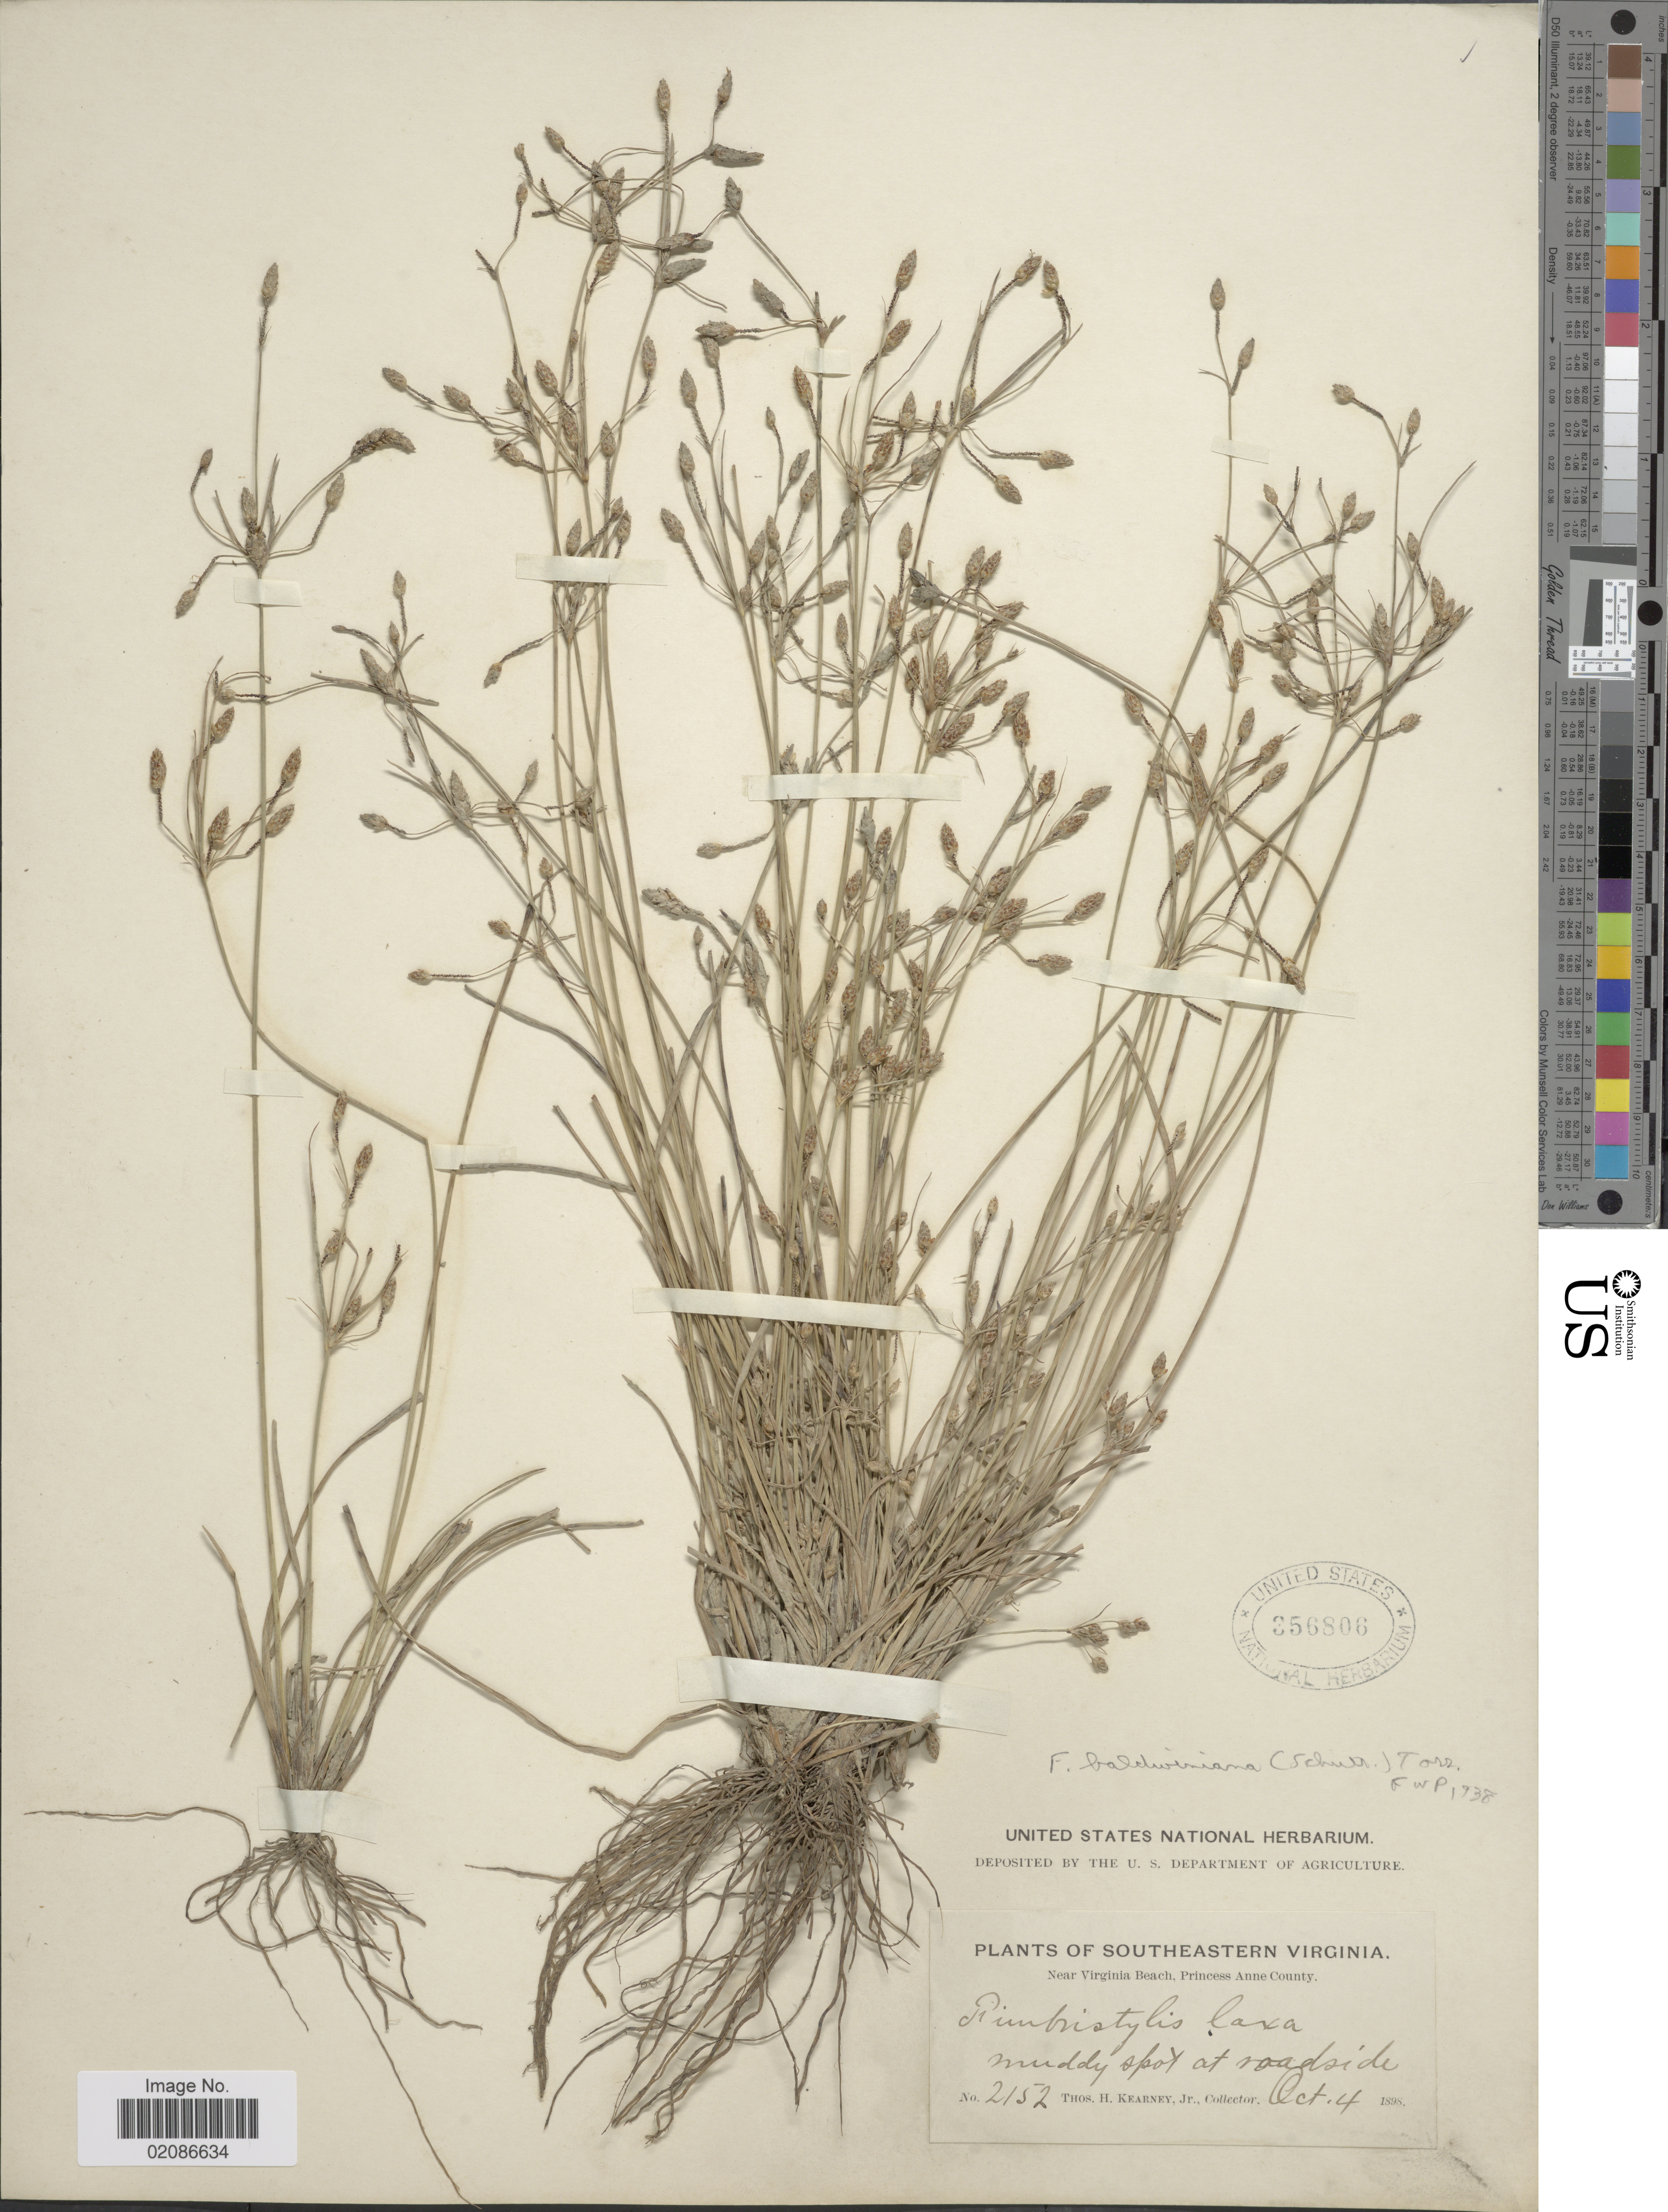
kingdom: Plantae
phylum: Tracheophyta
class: Liliopsida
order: Poales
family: Cyperaceae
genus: Fimbristylis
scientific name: Fimbristylis dichotoma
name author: (L.) Vahl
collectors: T. H. Kearney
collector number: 2152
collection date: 1898-10-01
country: United States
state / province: Virginia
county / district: City of Virginia Beach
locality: Southeastern Virginia. Near Virginia Beach, Princess Anne (=historic county name) County. muddy spot at roadside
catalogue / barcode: US 356806